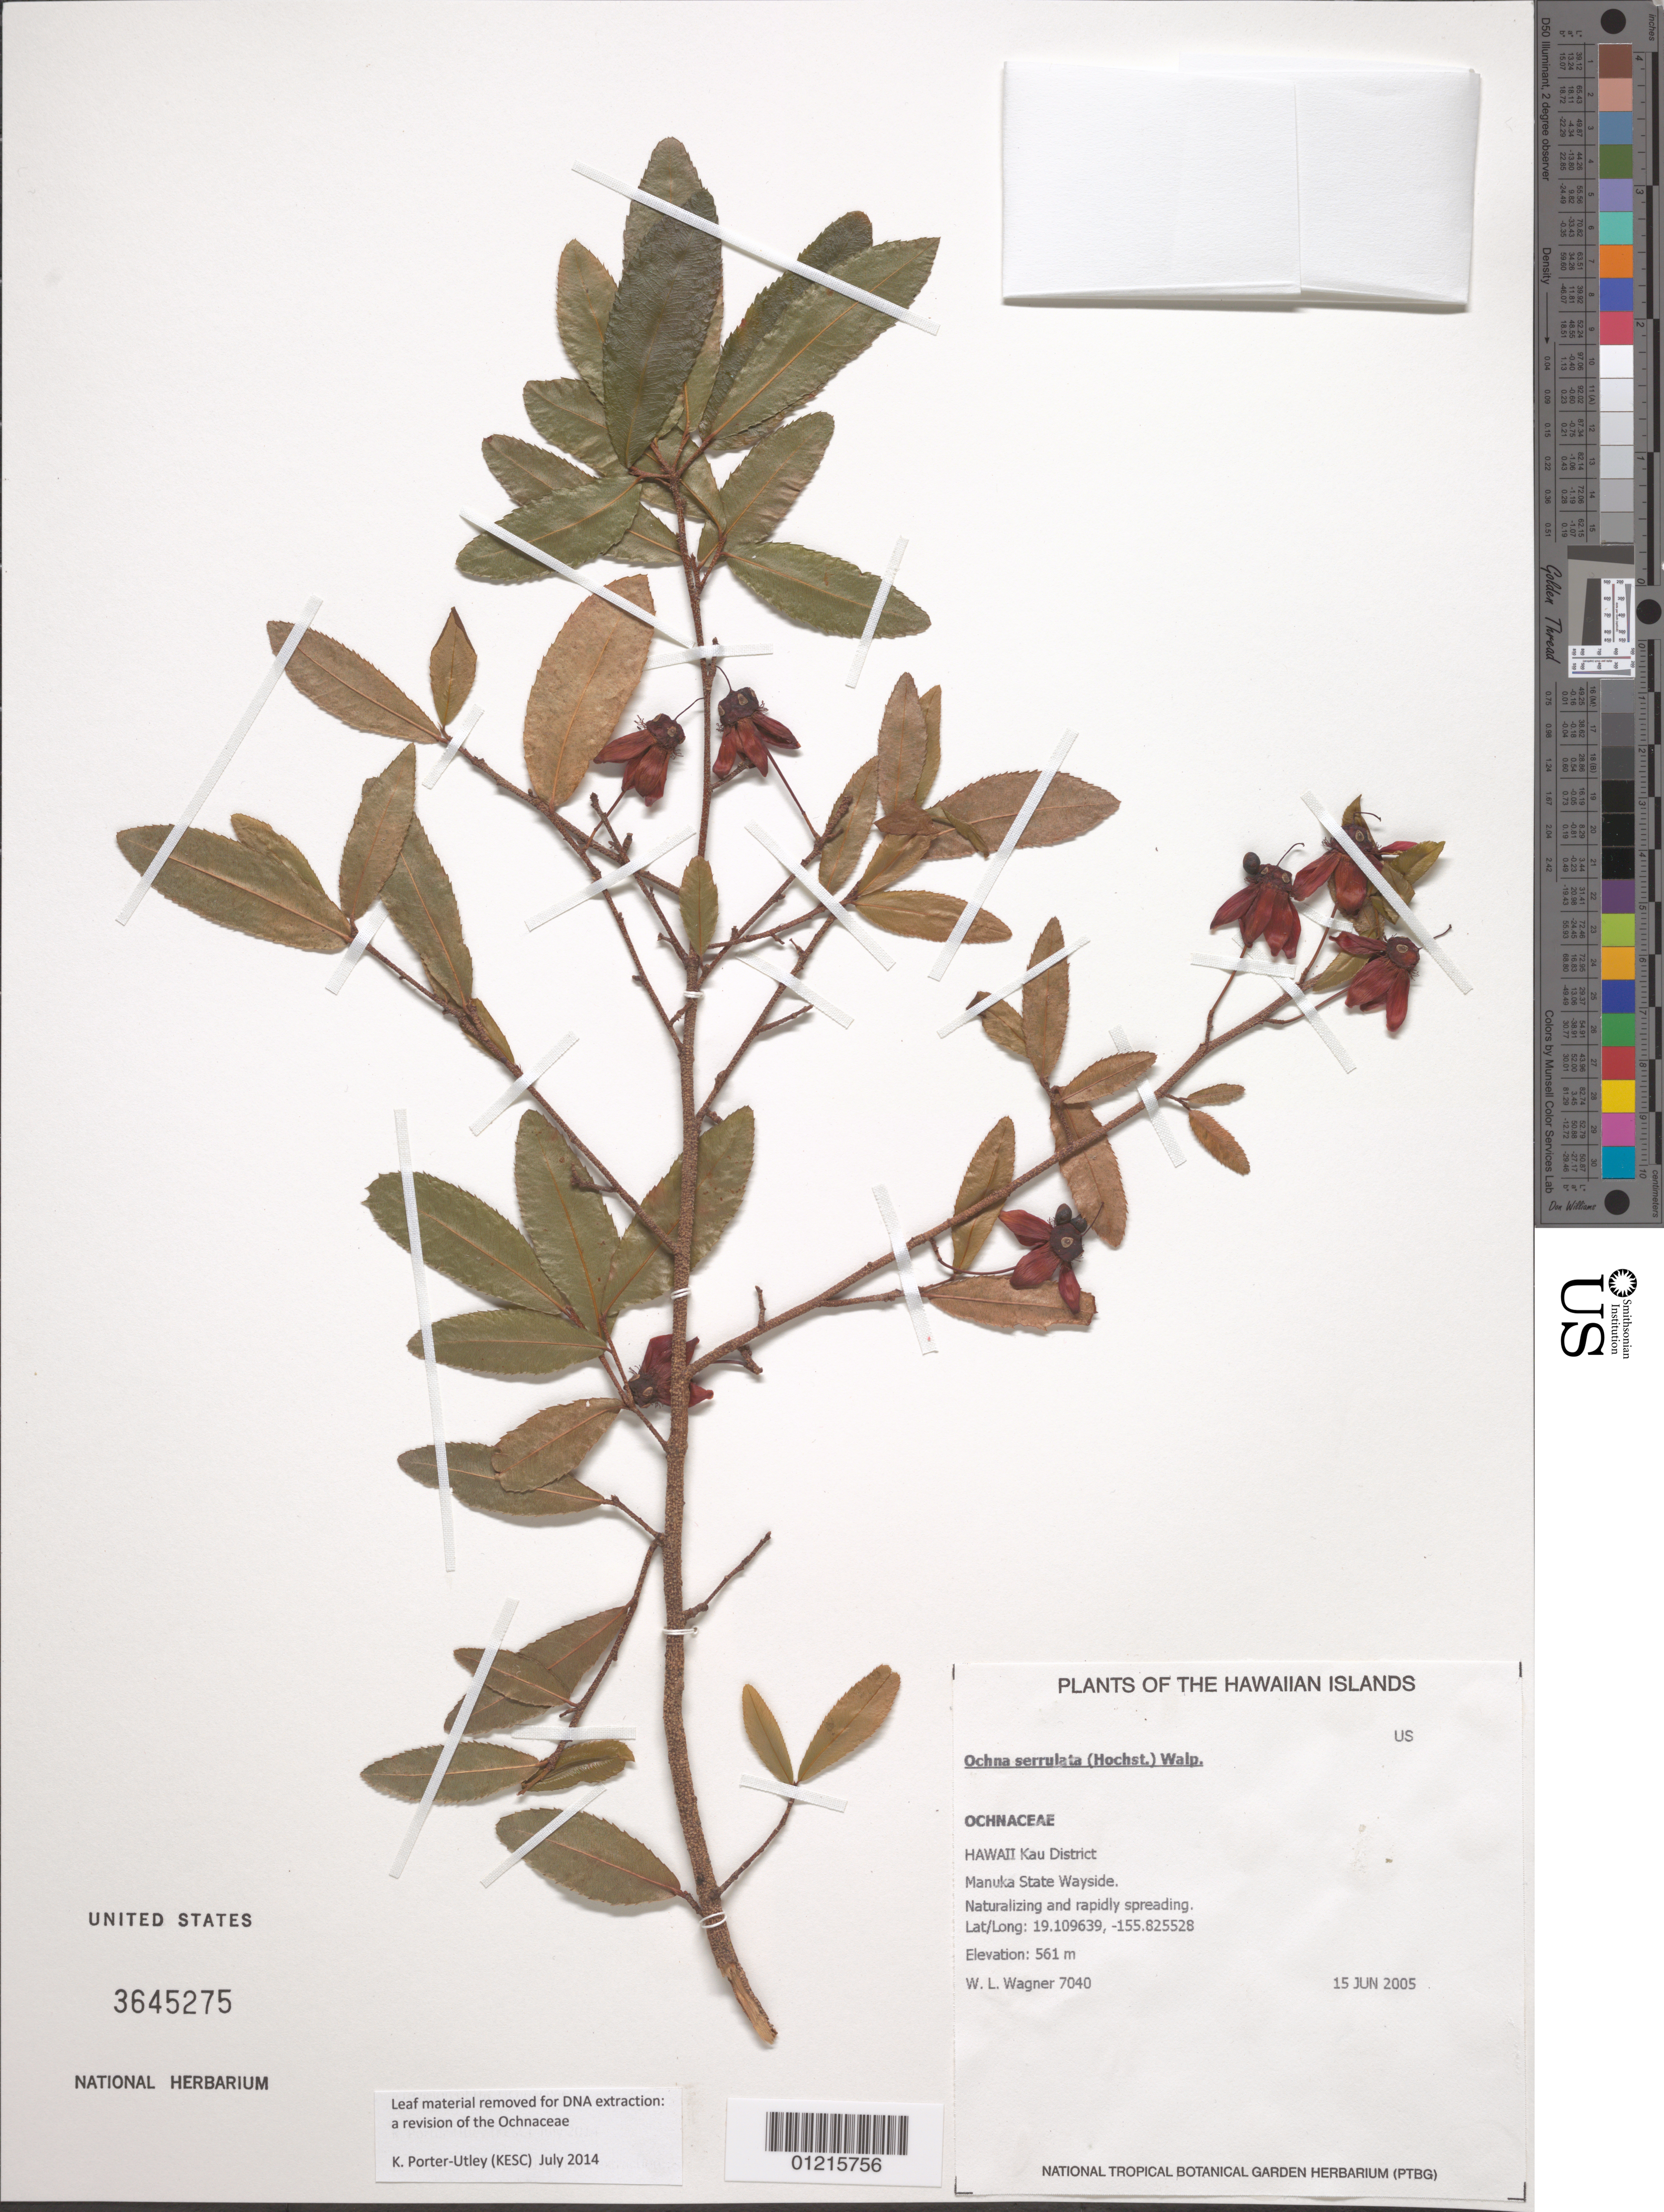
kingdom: Plantae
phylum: Tracheophyta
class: Magnoliopsida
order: Malpighiales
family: Ochnaceae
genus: Ochna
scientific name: Ochna serrulata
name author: (Hochst.) Walp.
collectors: W. L. Wagner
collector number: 7040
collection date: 2005-06-15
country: United States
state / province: Hawaii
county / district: Hawaii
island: Hawaii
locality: Kau District, Manuka State Wayside.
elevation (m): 561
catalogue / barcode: US 3645275